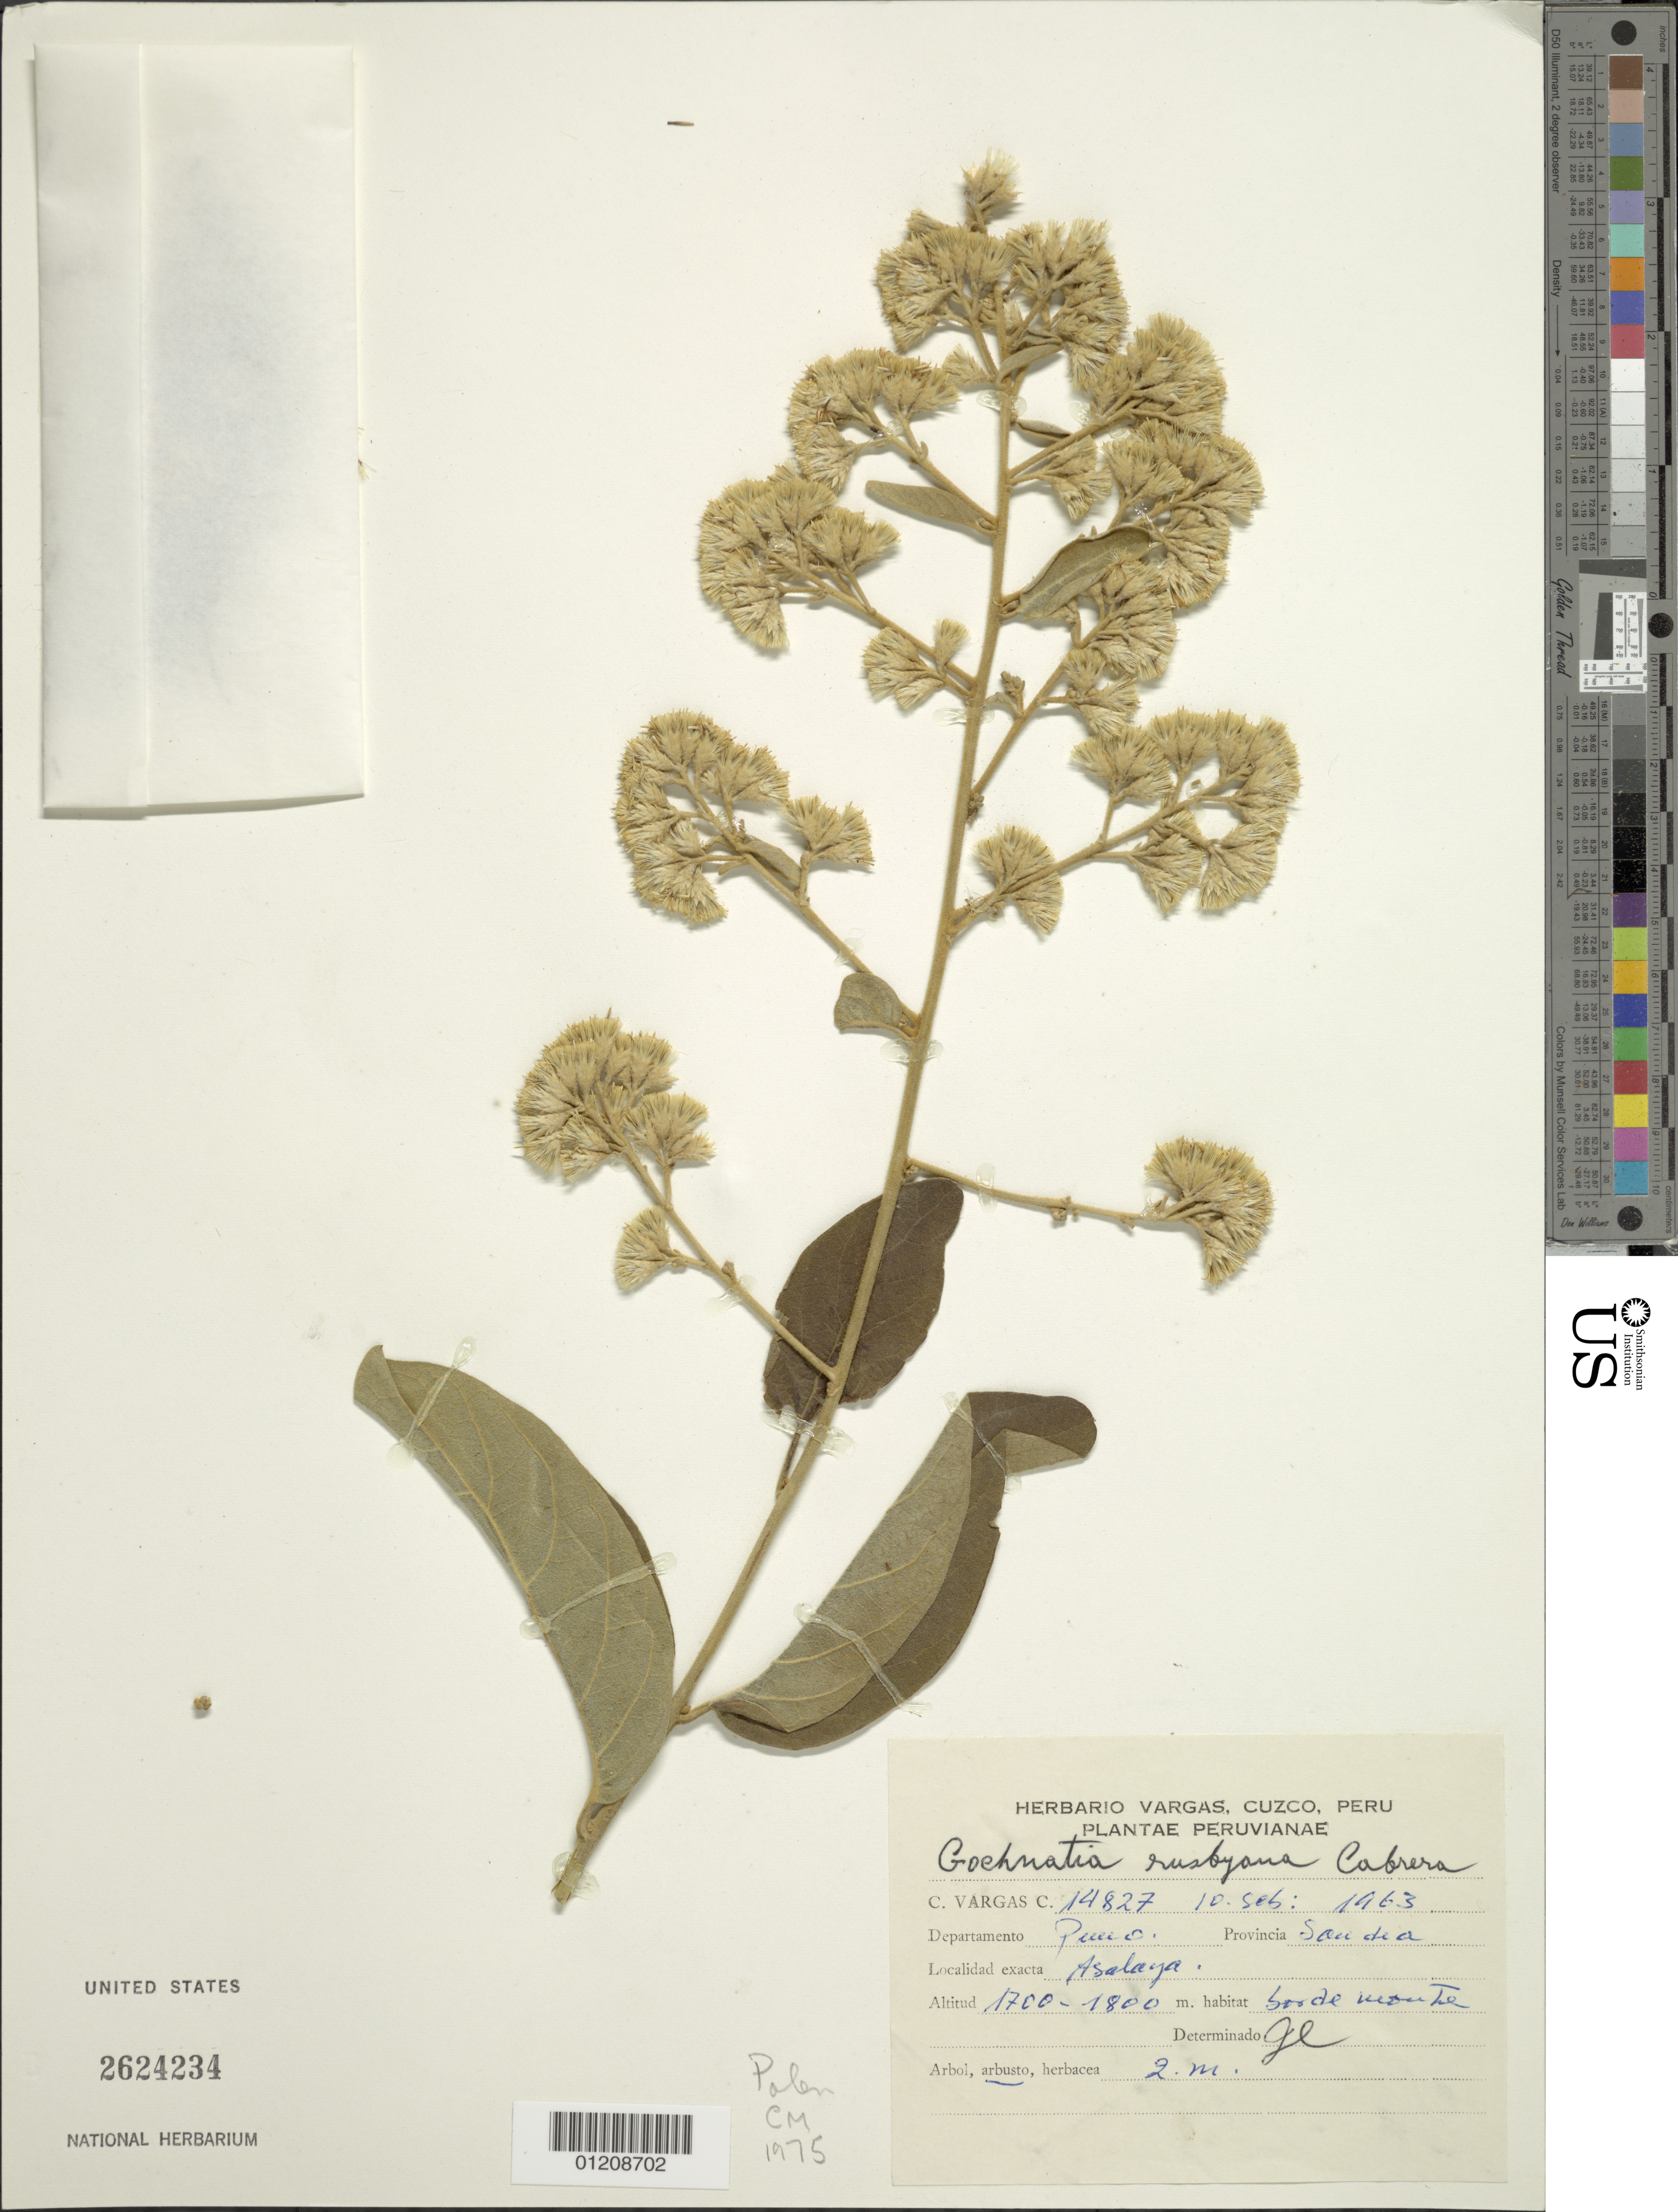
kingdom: Plantae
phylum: Tracheophyta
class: Magnoliopsida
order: Asterales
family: Asteraceae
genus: Moquiniastrum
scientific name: Moquiniastrum bolivianum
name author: (Rusby) G. Sancho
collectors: C. Vargas Calderón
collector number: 14827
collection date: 1963-09-10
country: Peru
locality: Santea; Asalaya; Puero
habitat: borde monte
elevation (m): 1700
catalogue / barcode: US 2624234